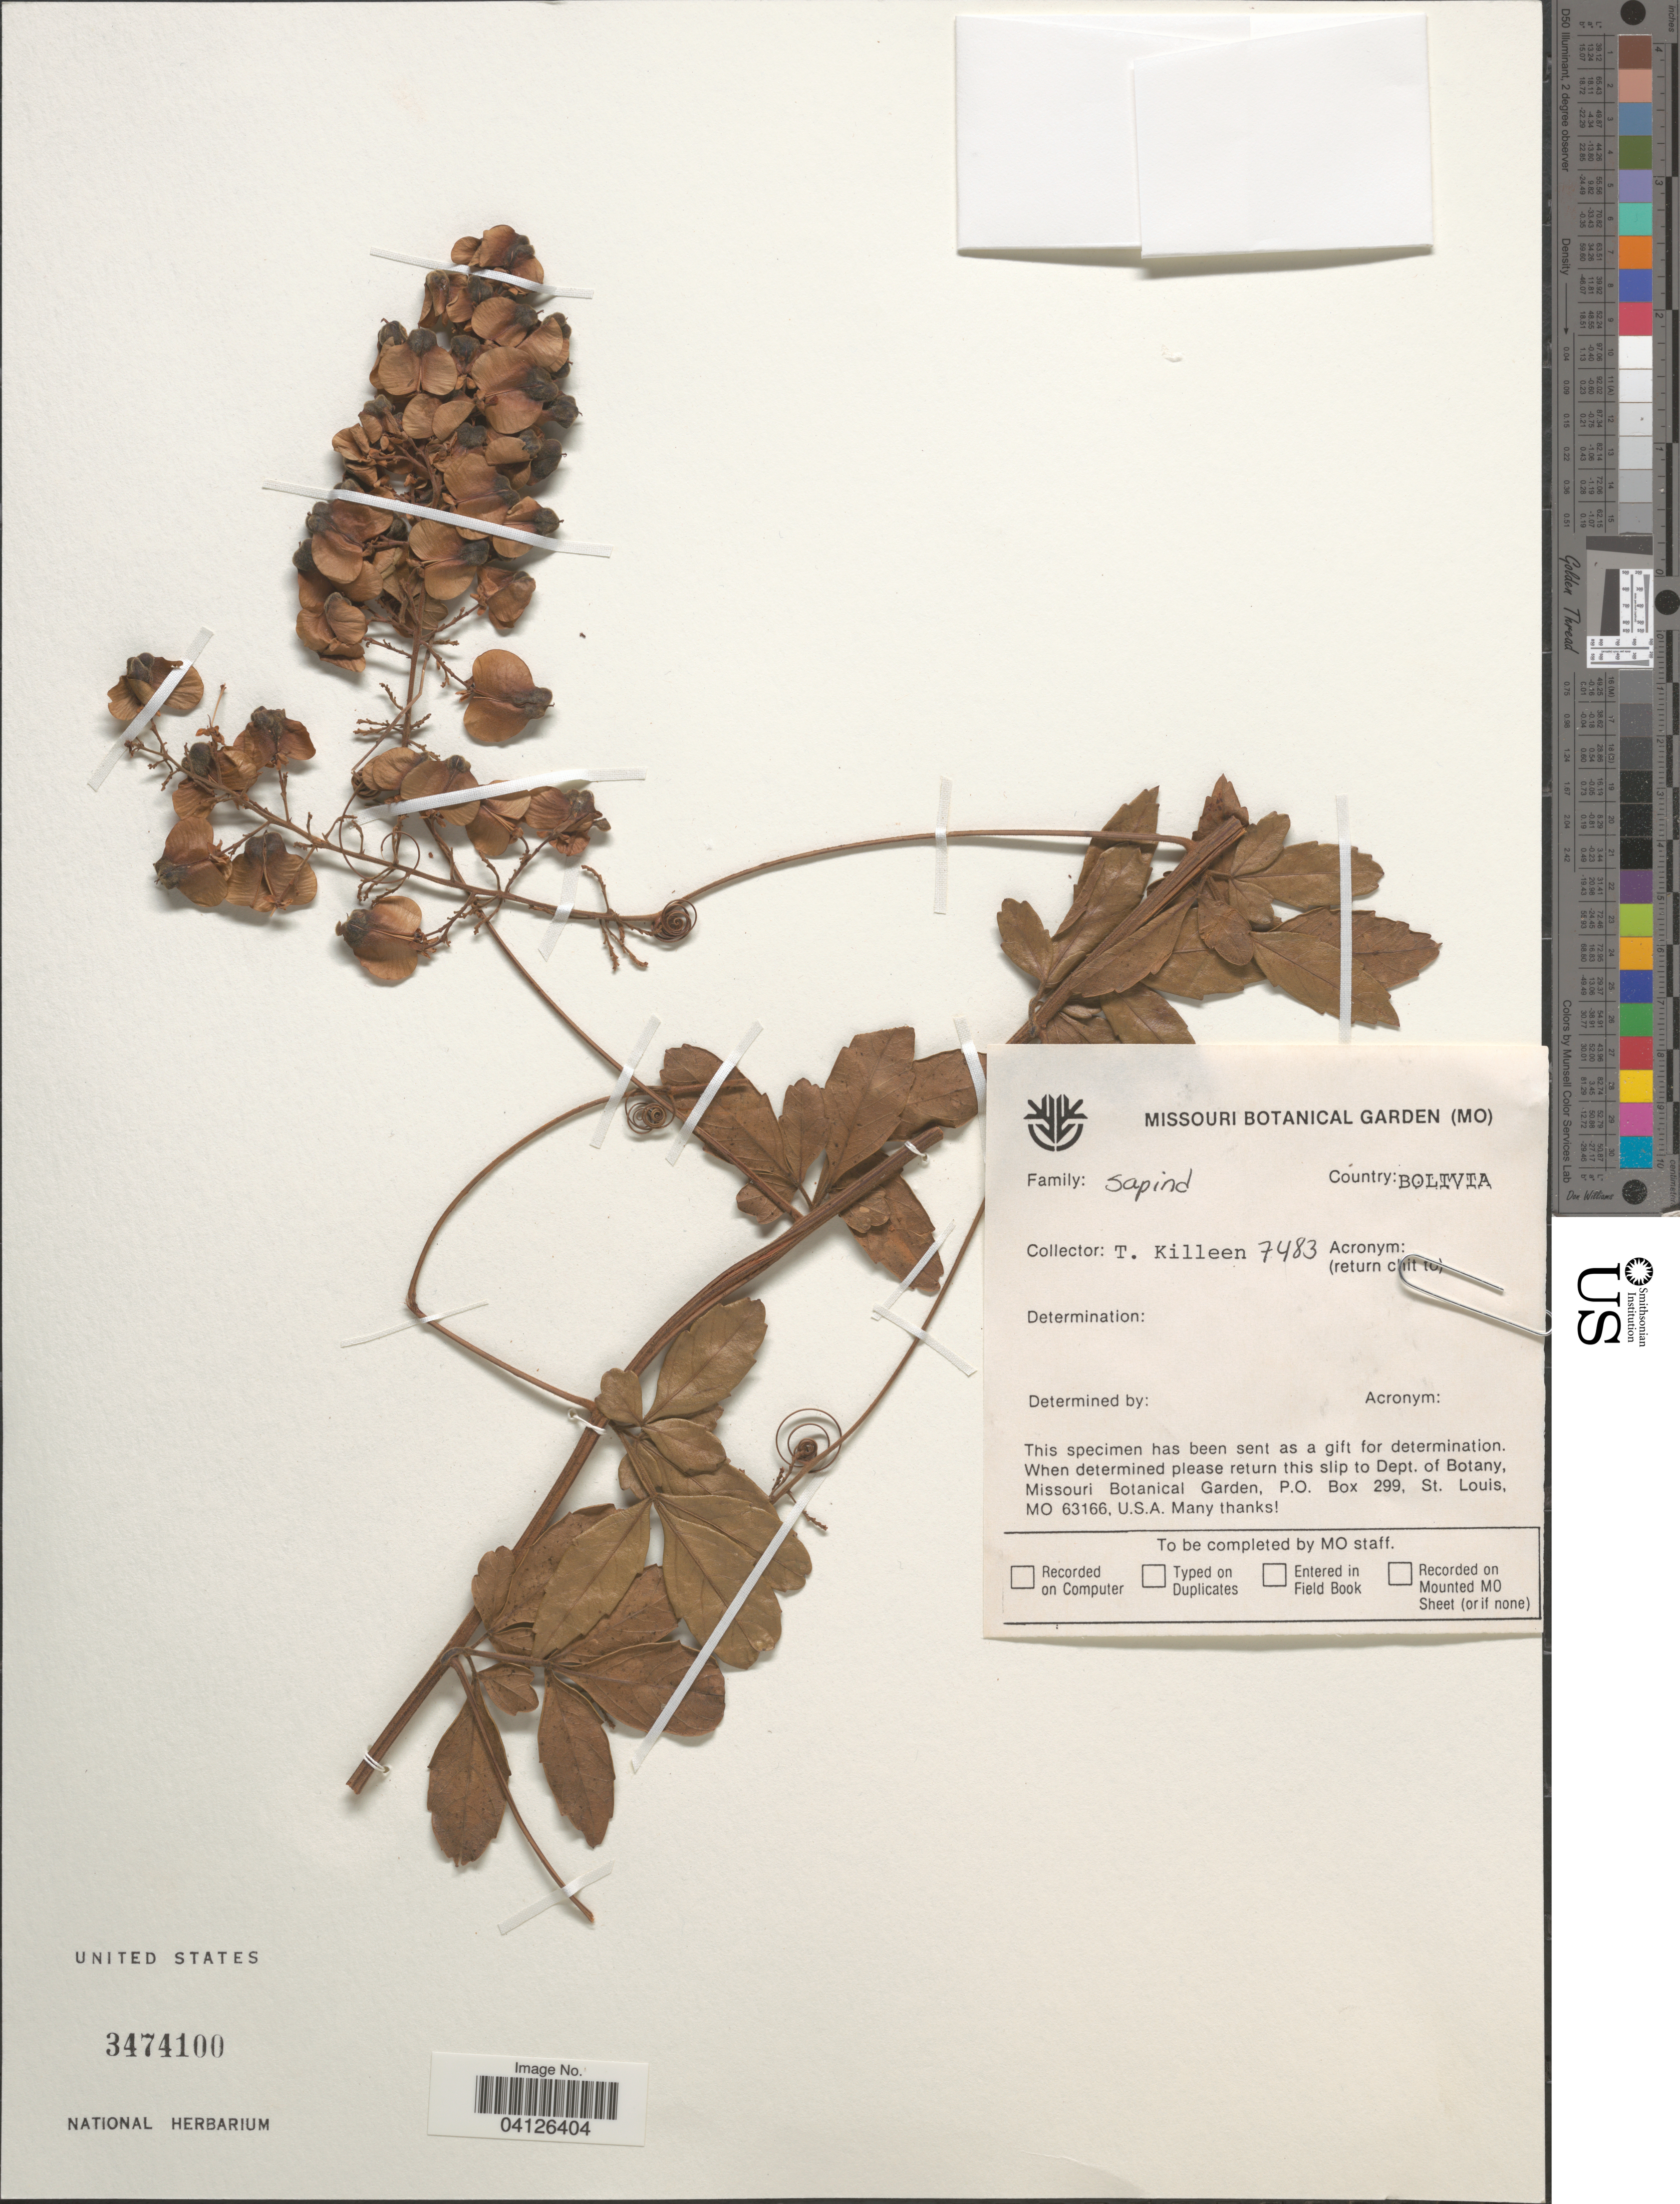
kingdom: Plantae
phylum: Tracheophyta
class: Magnoliopsida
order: Sapindales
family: Sapindaceae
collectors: T. J. Killeen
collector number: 7483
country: Bolivia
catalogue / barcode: US 3474100